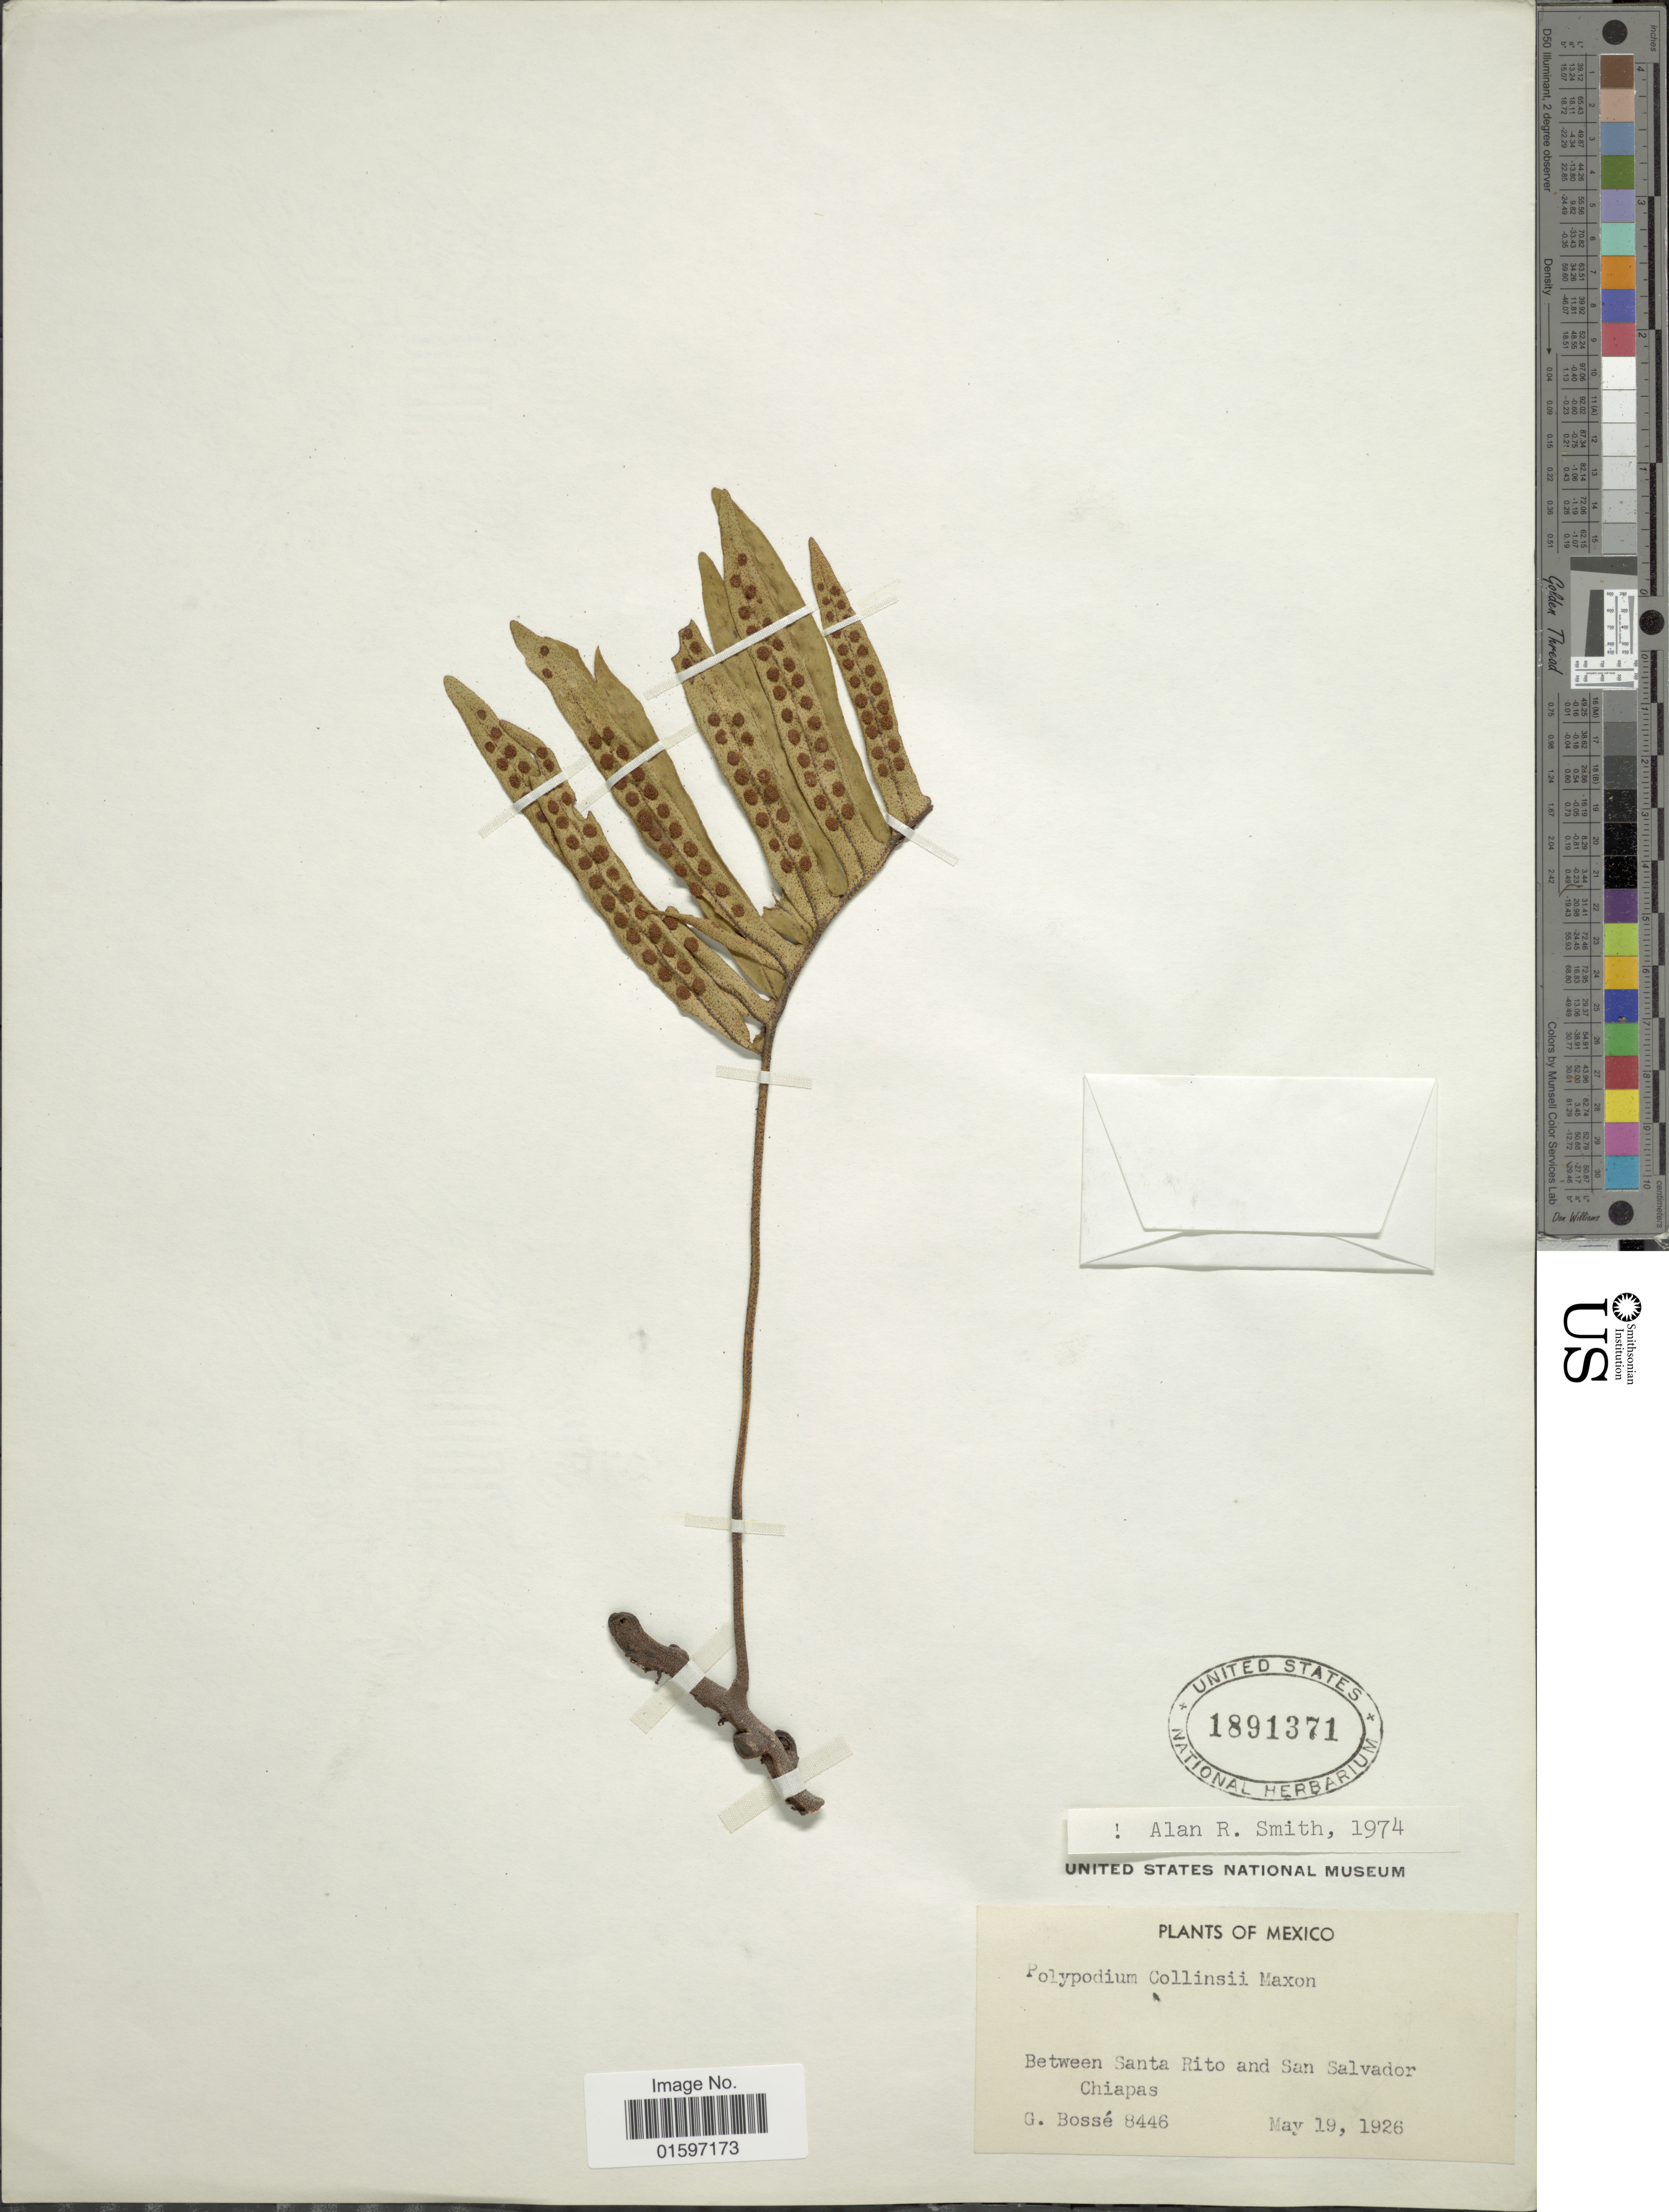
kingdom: Plantae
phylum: Tracheophyta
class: Polypodiopsida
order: Polypodiales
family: Polypodiaceae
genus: Pleopeltis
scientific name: Pleopeltis collinsii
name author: (Maxon)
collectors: G. Bossé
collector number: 8446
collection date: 1926-05-19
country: Mexico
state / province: Chiapas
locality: Between Santa Rito and San Salvador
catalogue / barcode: US 1891371